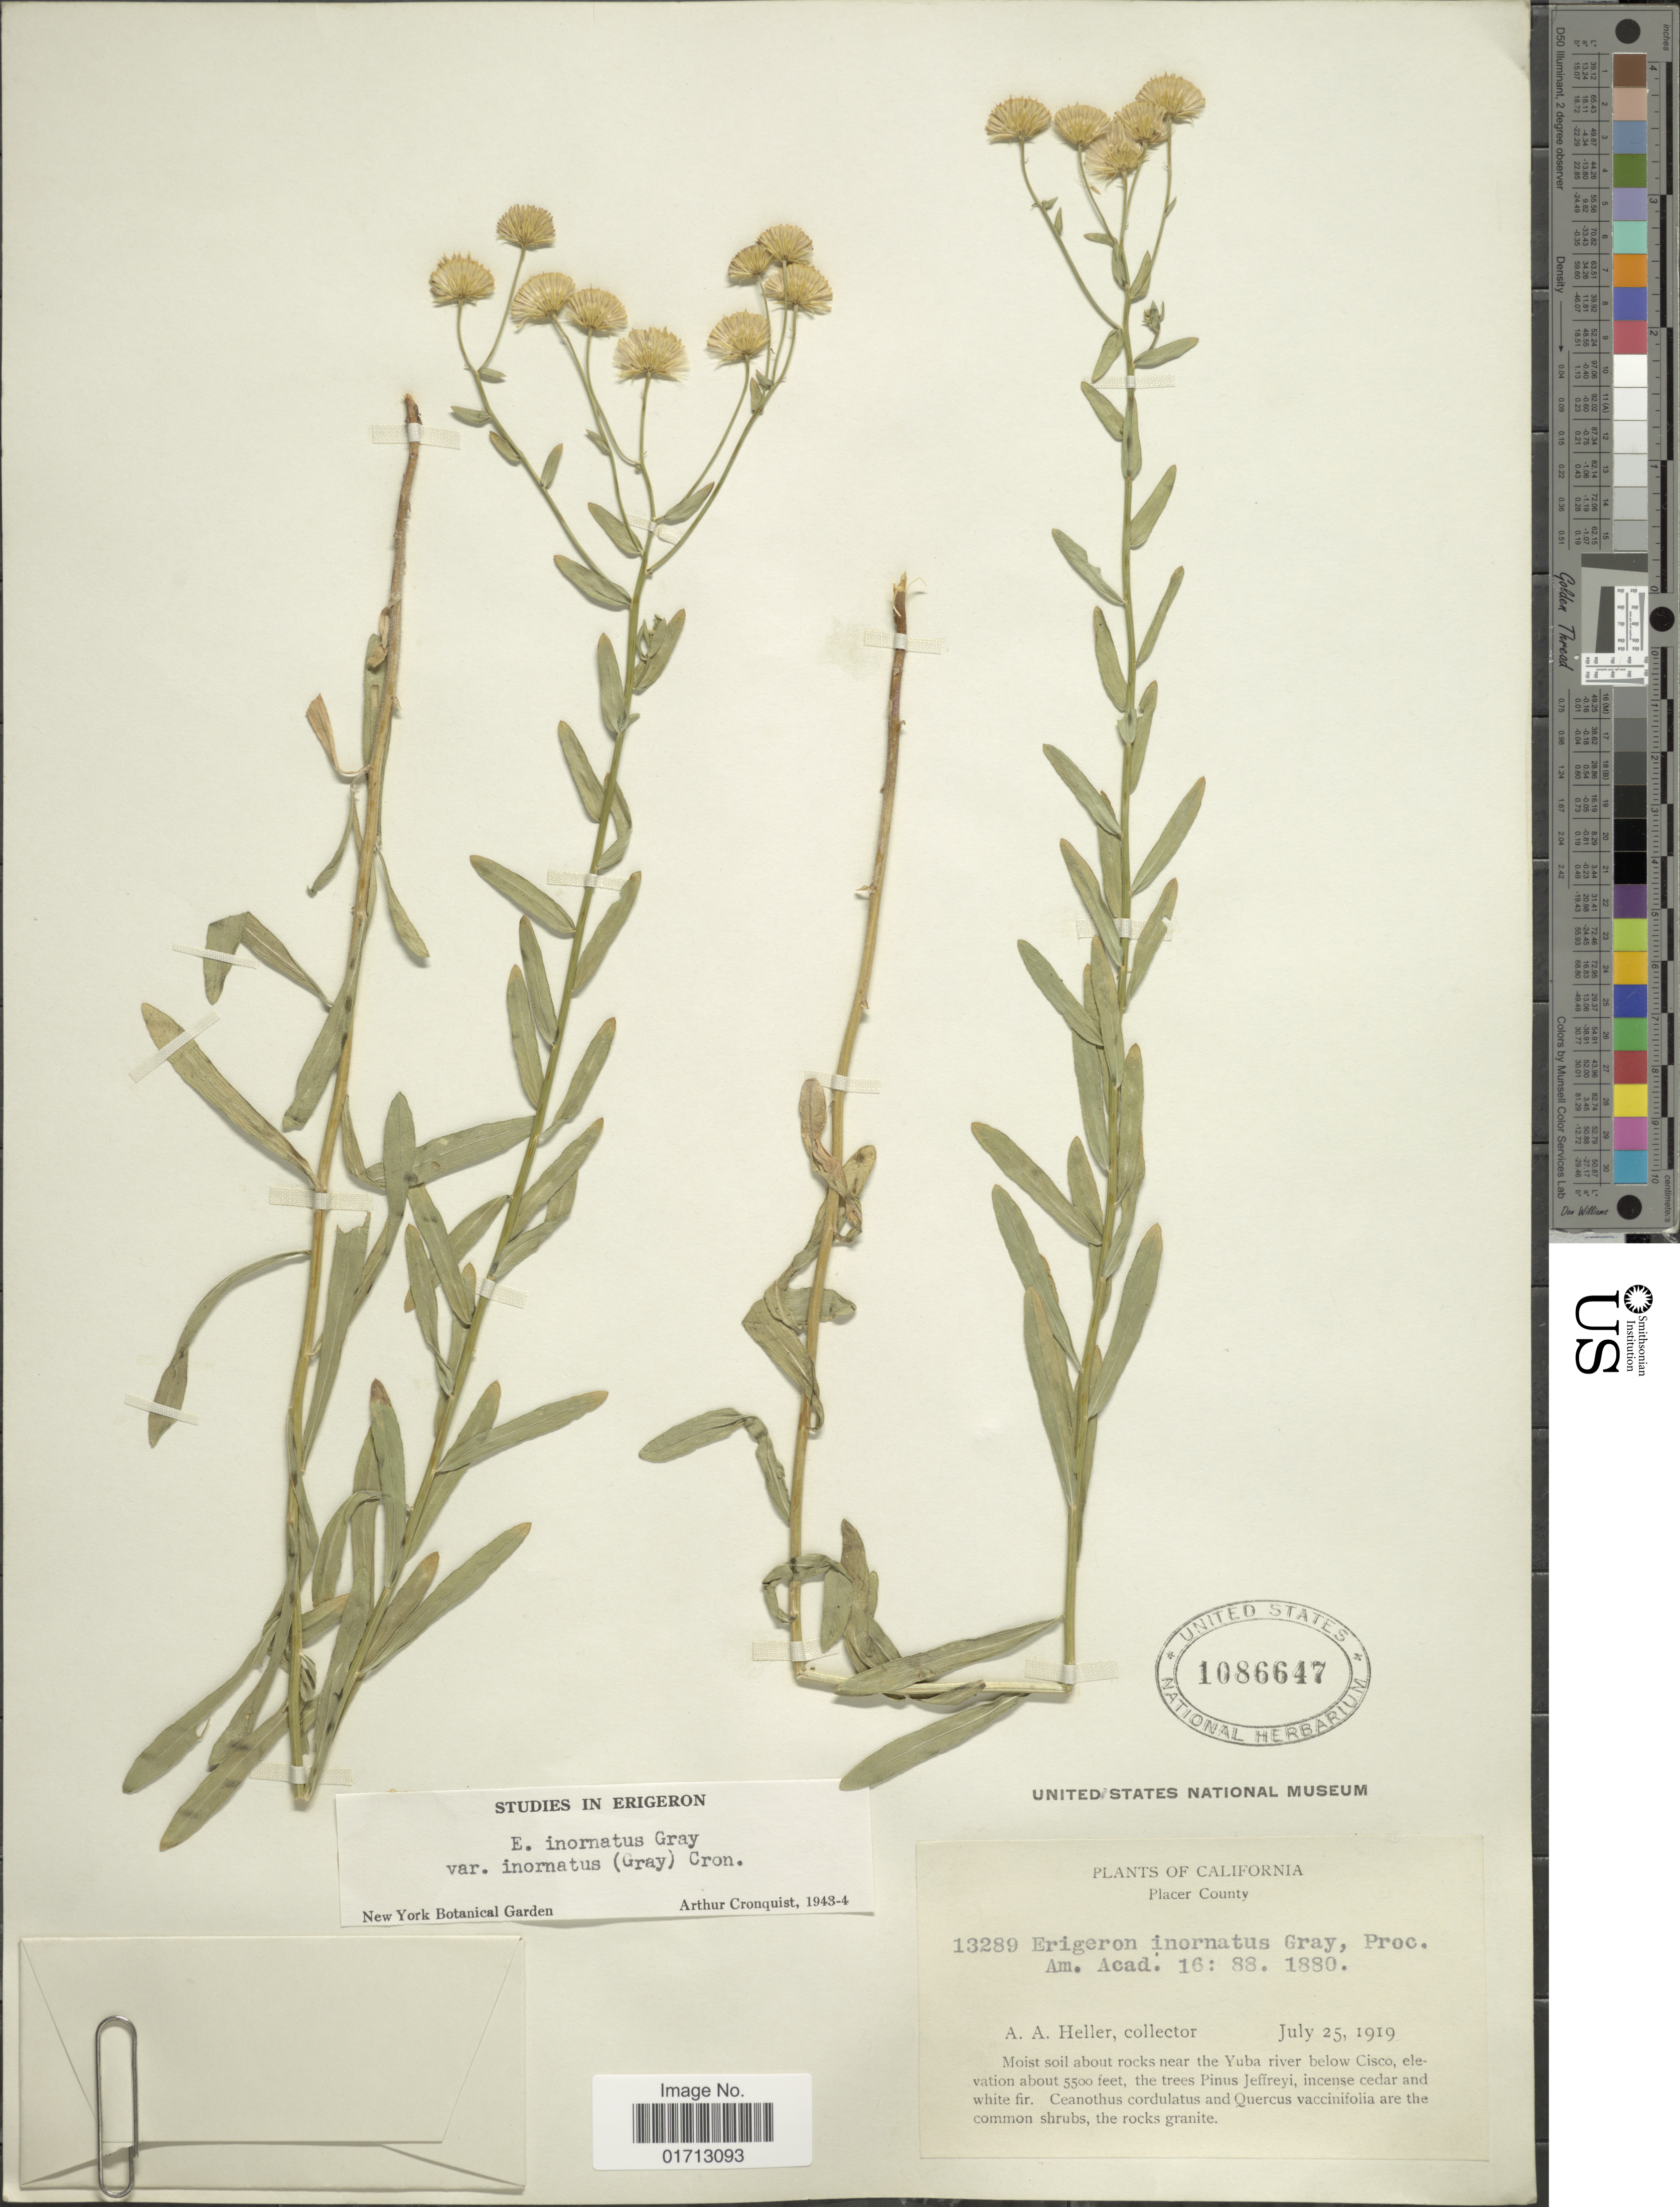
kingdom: Plantae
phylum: Tracheophyta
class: Magnoliopsida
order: Asterales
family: Asteraceae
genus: Erigeron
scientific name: Erigeron inornatus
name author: (A. Gray) A. Gray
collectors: A. A. Heller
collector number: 13289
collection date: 1919-07-25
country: United States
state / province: California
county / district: Placer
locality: Placer County, near the Yuba river below Cisco.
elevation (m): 1676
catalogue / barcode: US 1086647